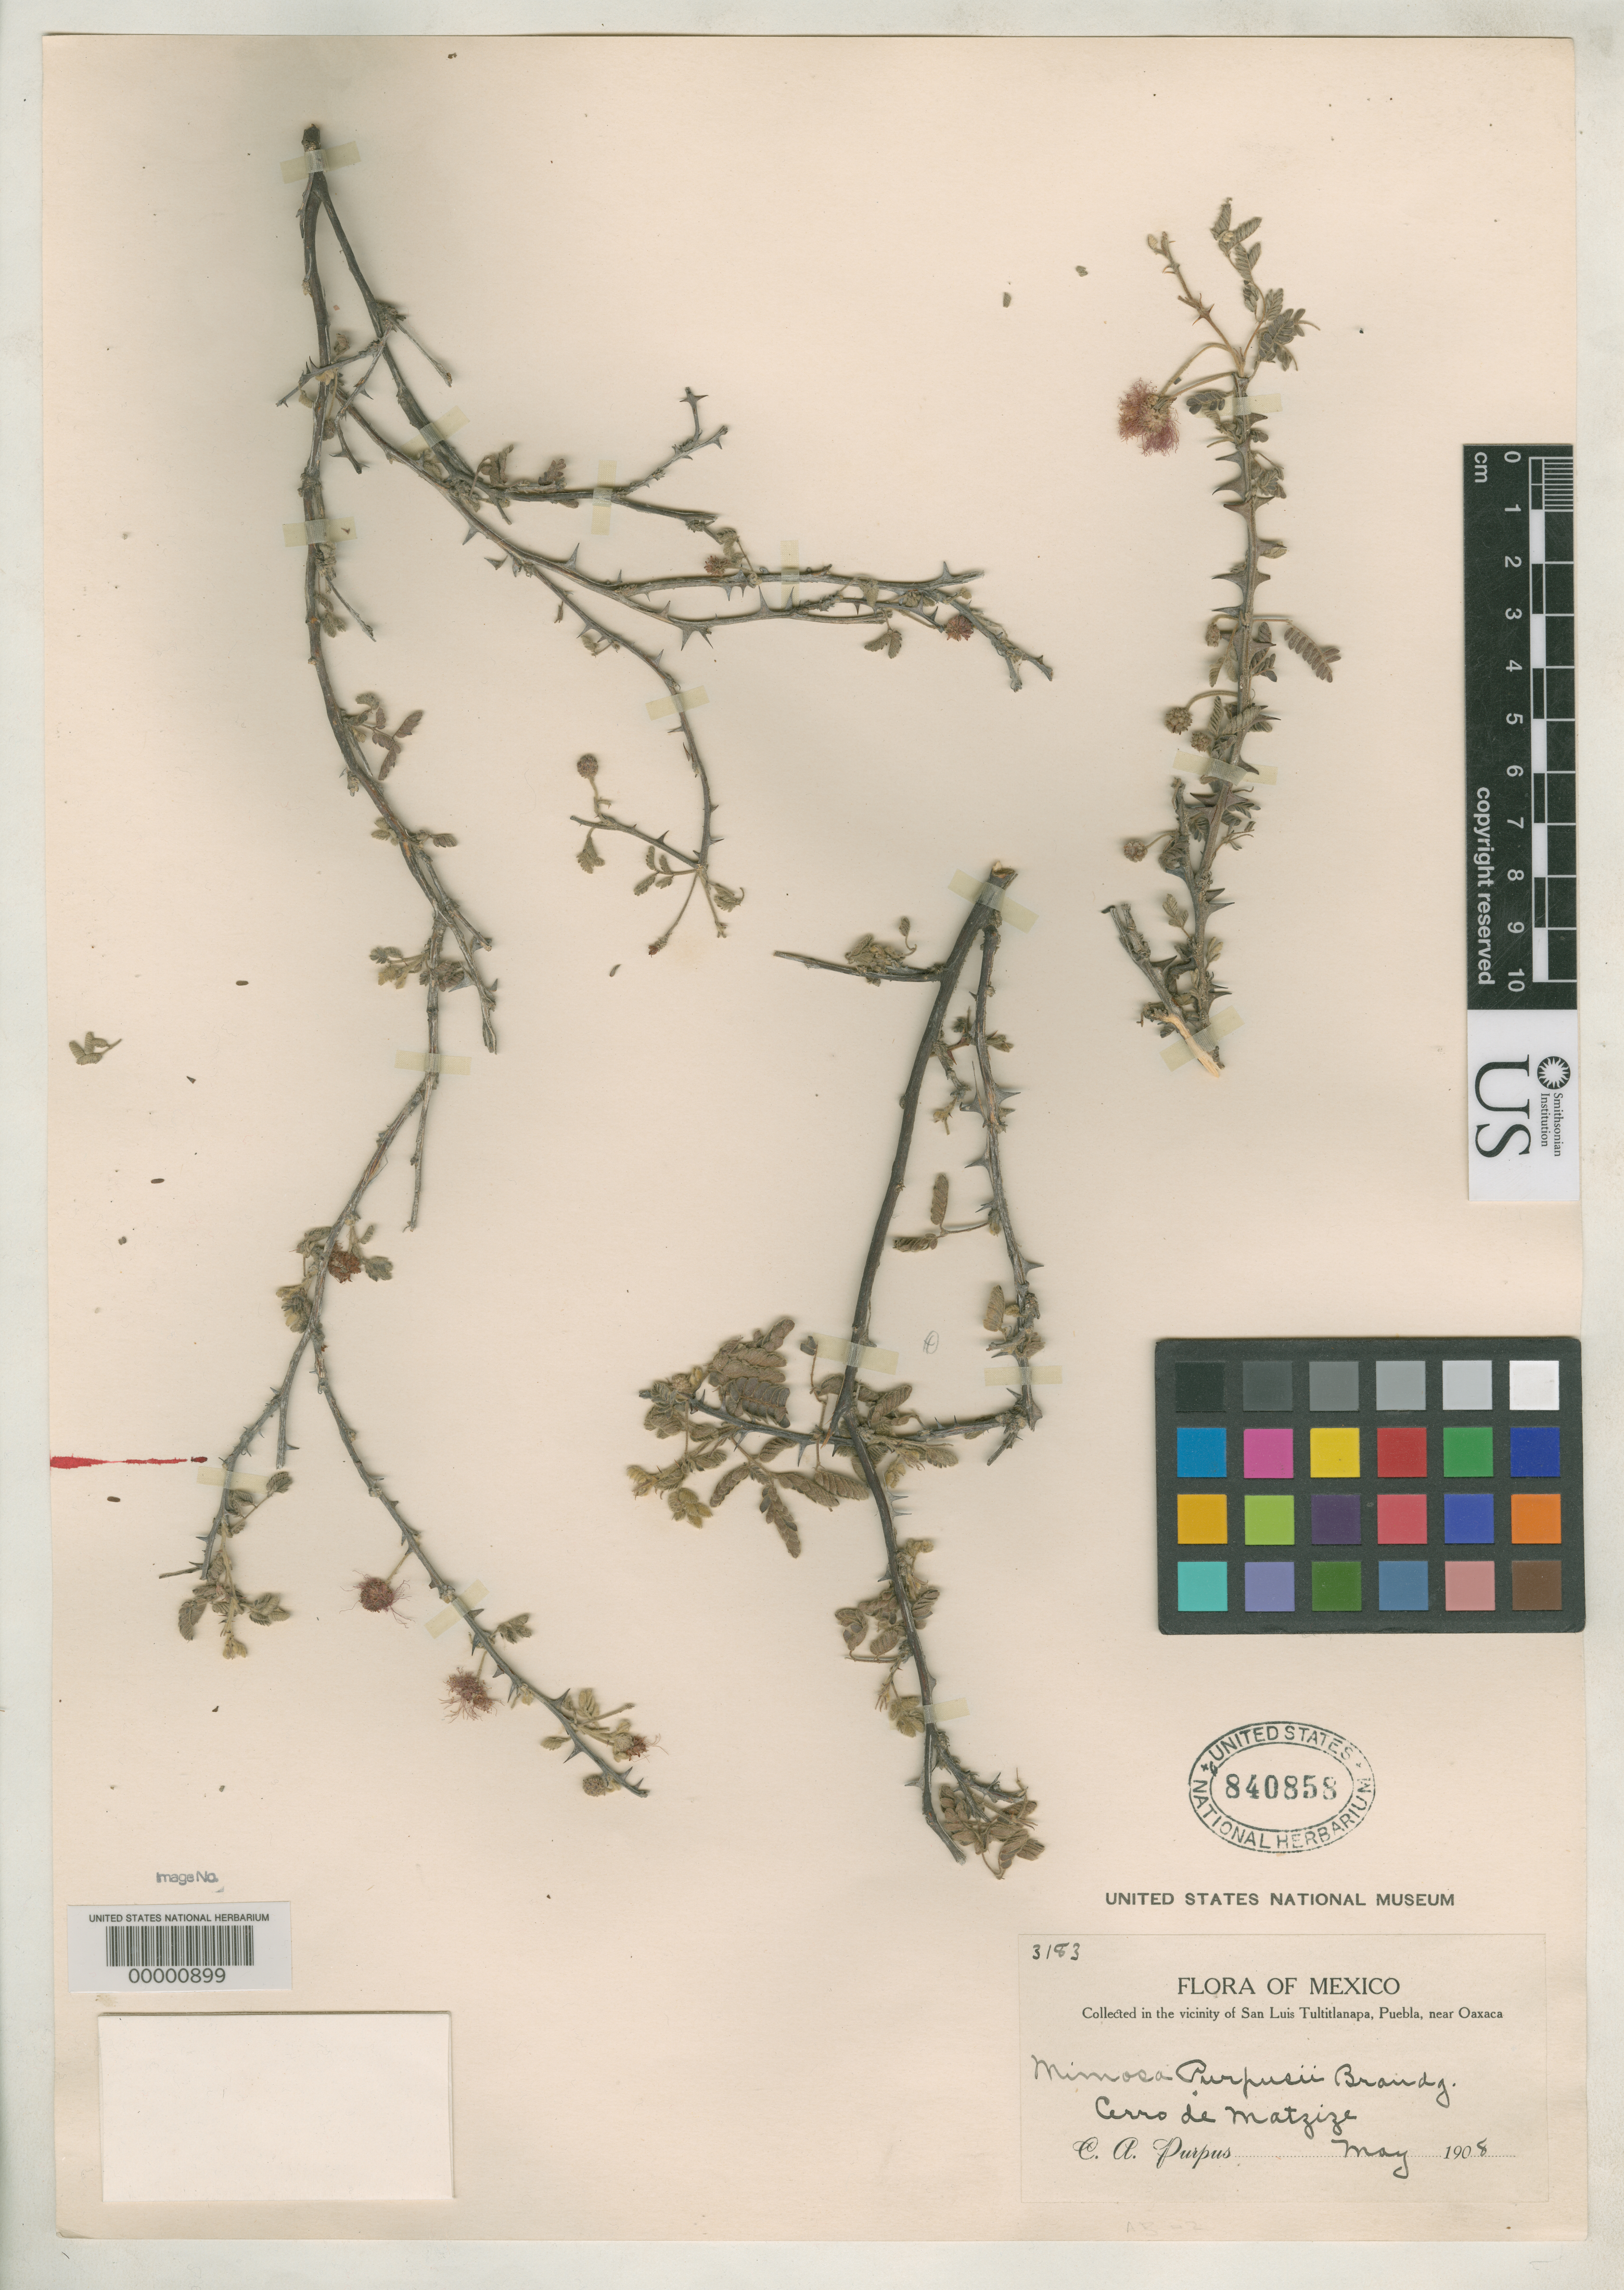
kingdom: Plantae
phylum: Tracheophyta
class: Magnoliopsida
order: Fabales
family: Fabaceae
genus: Mimosa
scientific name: Mimosa purpusii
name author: Brandegee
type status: Isotype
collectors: C. A. Purpus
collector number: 3183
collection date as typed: May 1908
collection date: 1908-05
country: Mexico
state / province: Puebla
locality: Cerro de Matzize.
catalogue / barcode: US 840858